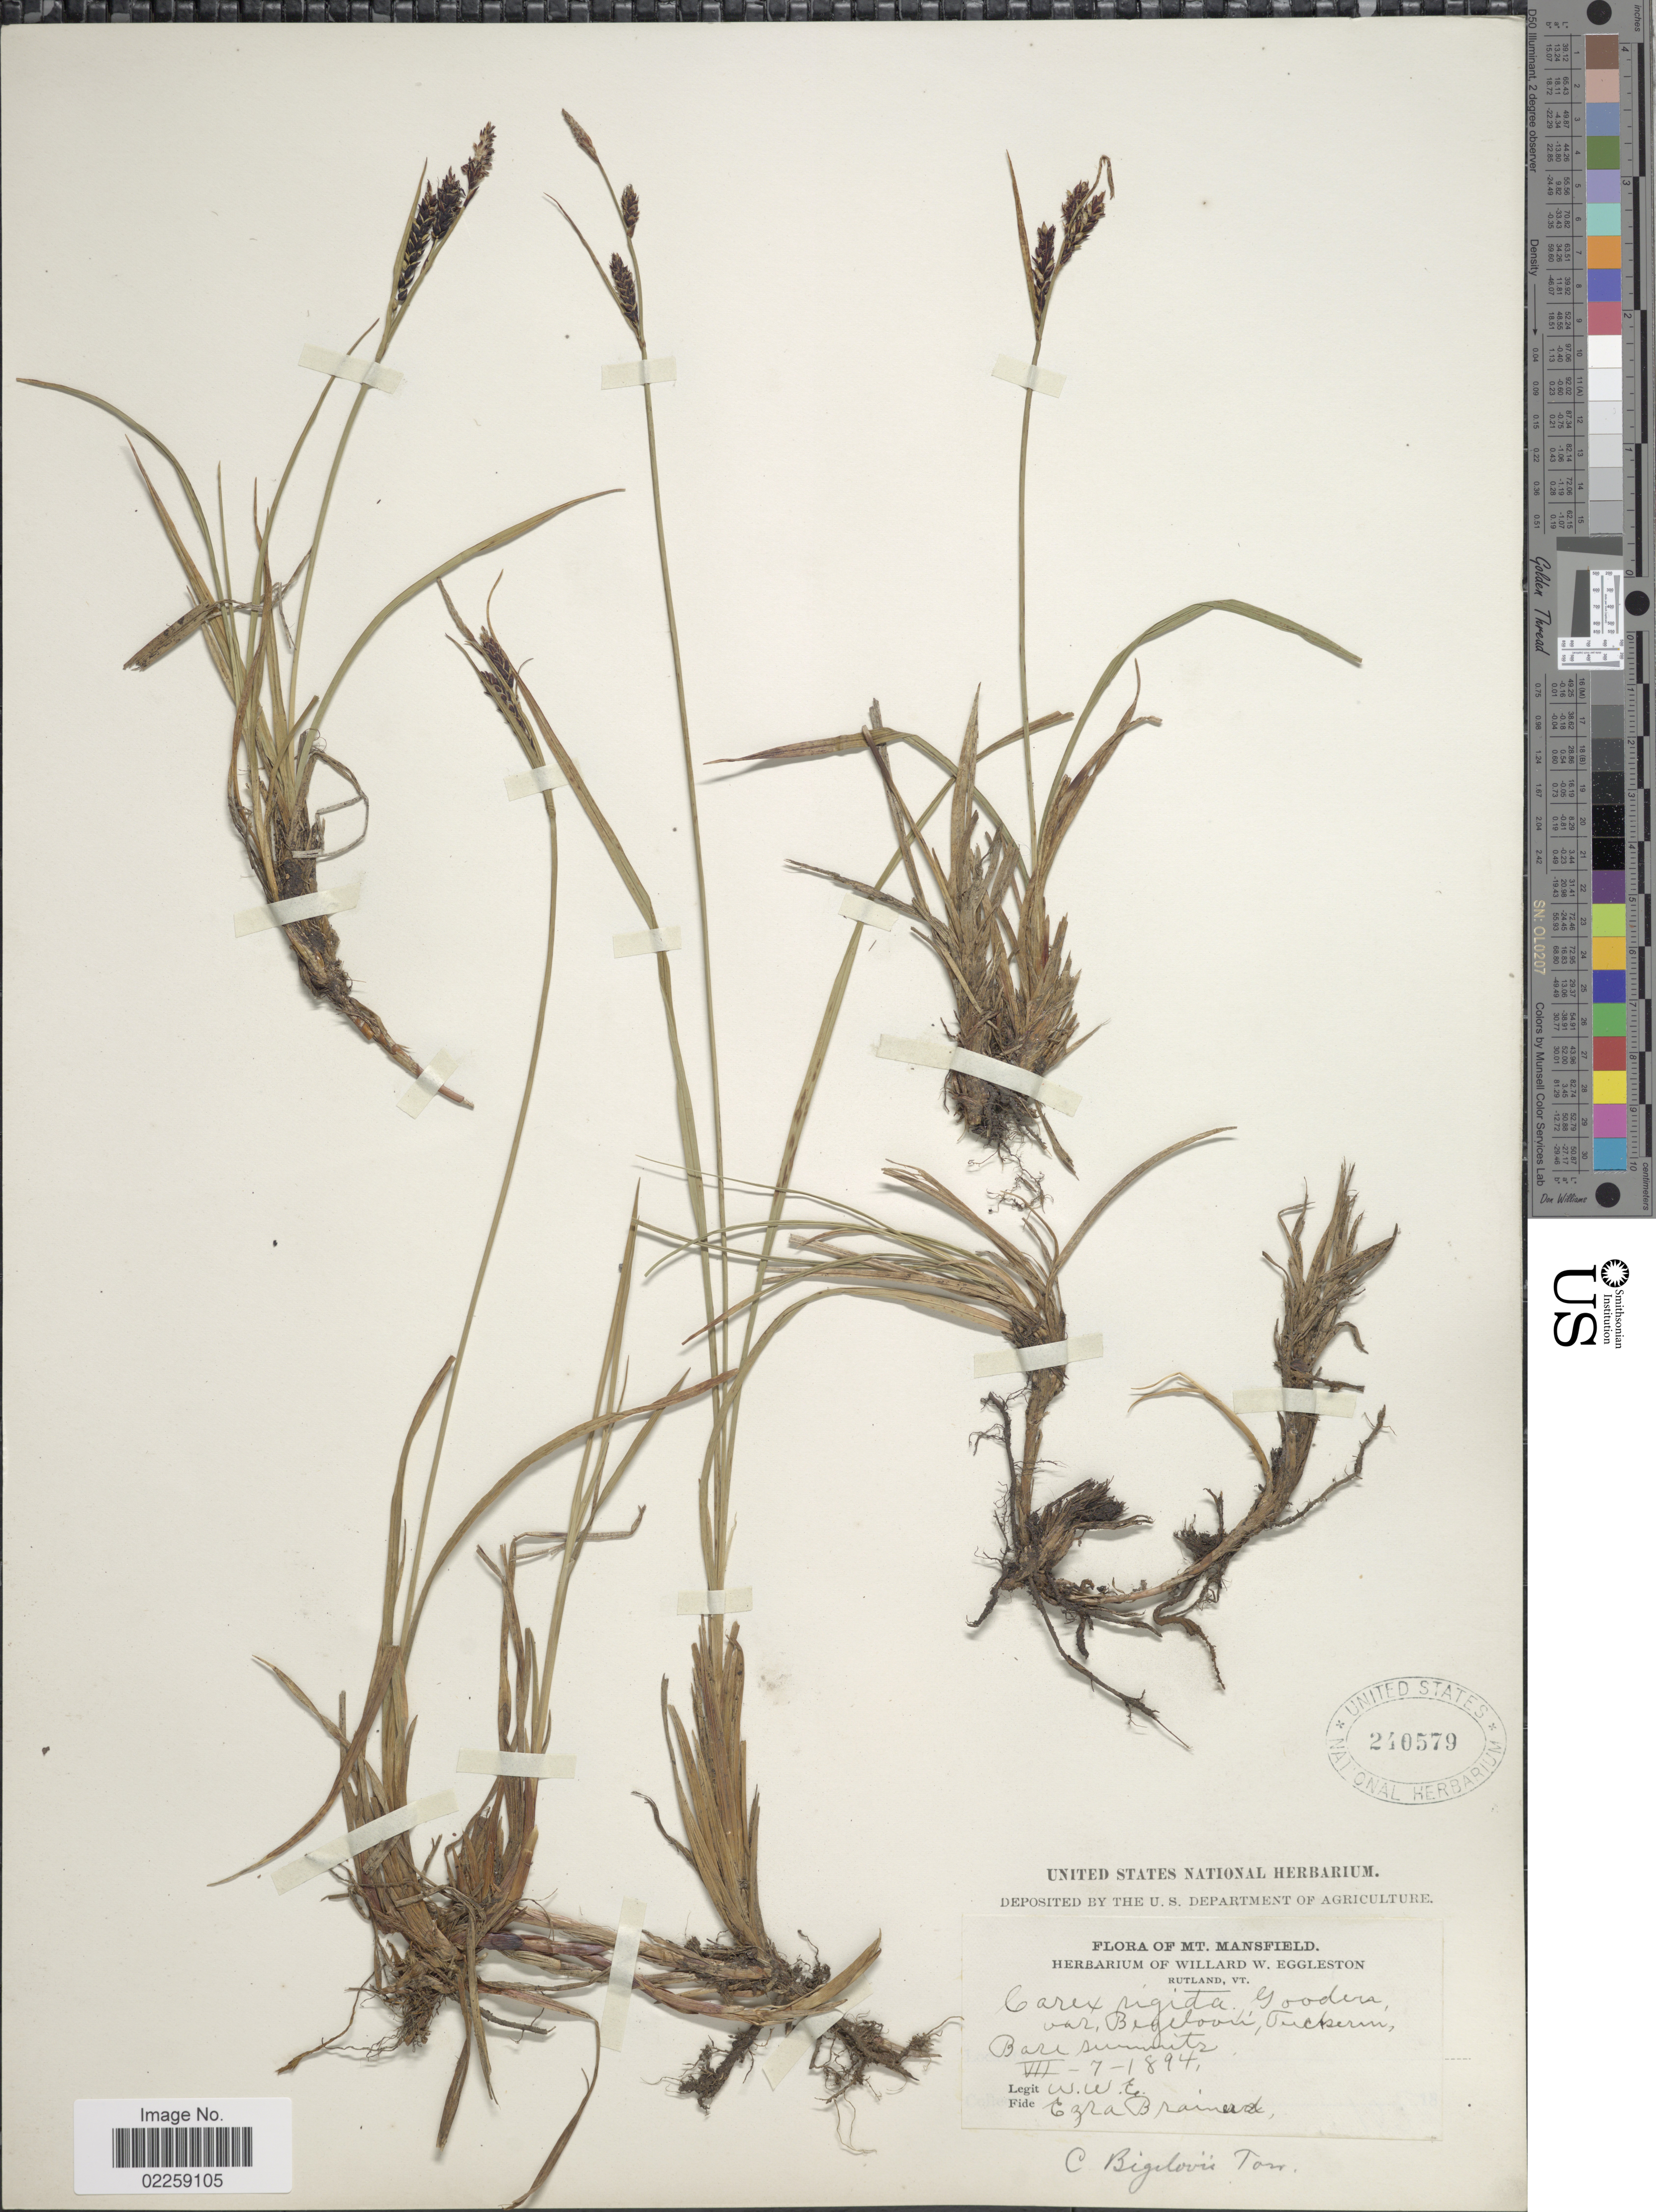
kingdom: Plantae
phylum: Tracheophyta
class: Liliopsida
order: Poales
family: Cyperaceae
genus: Carex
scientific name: Carex bigelowii subsp. bigelowii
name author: Torr. ex Schwein.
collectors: W. W. Eggleston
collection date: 1894-07-07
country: United States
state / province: Vermont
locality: Mt. Mansfield, Rutland, Bare Summits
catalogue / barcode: US 240579